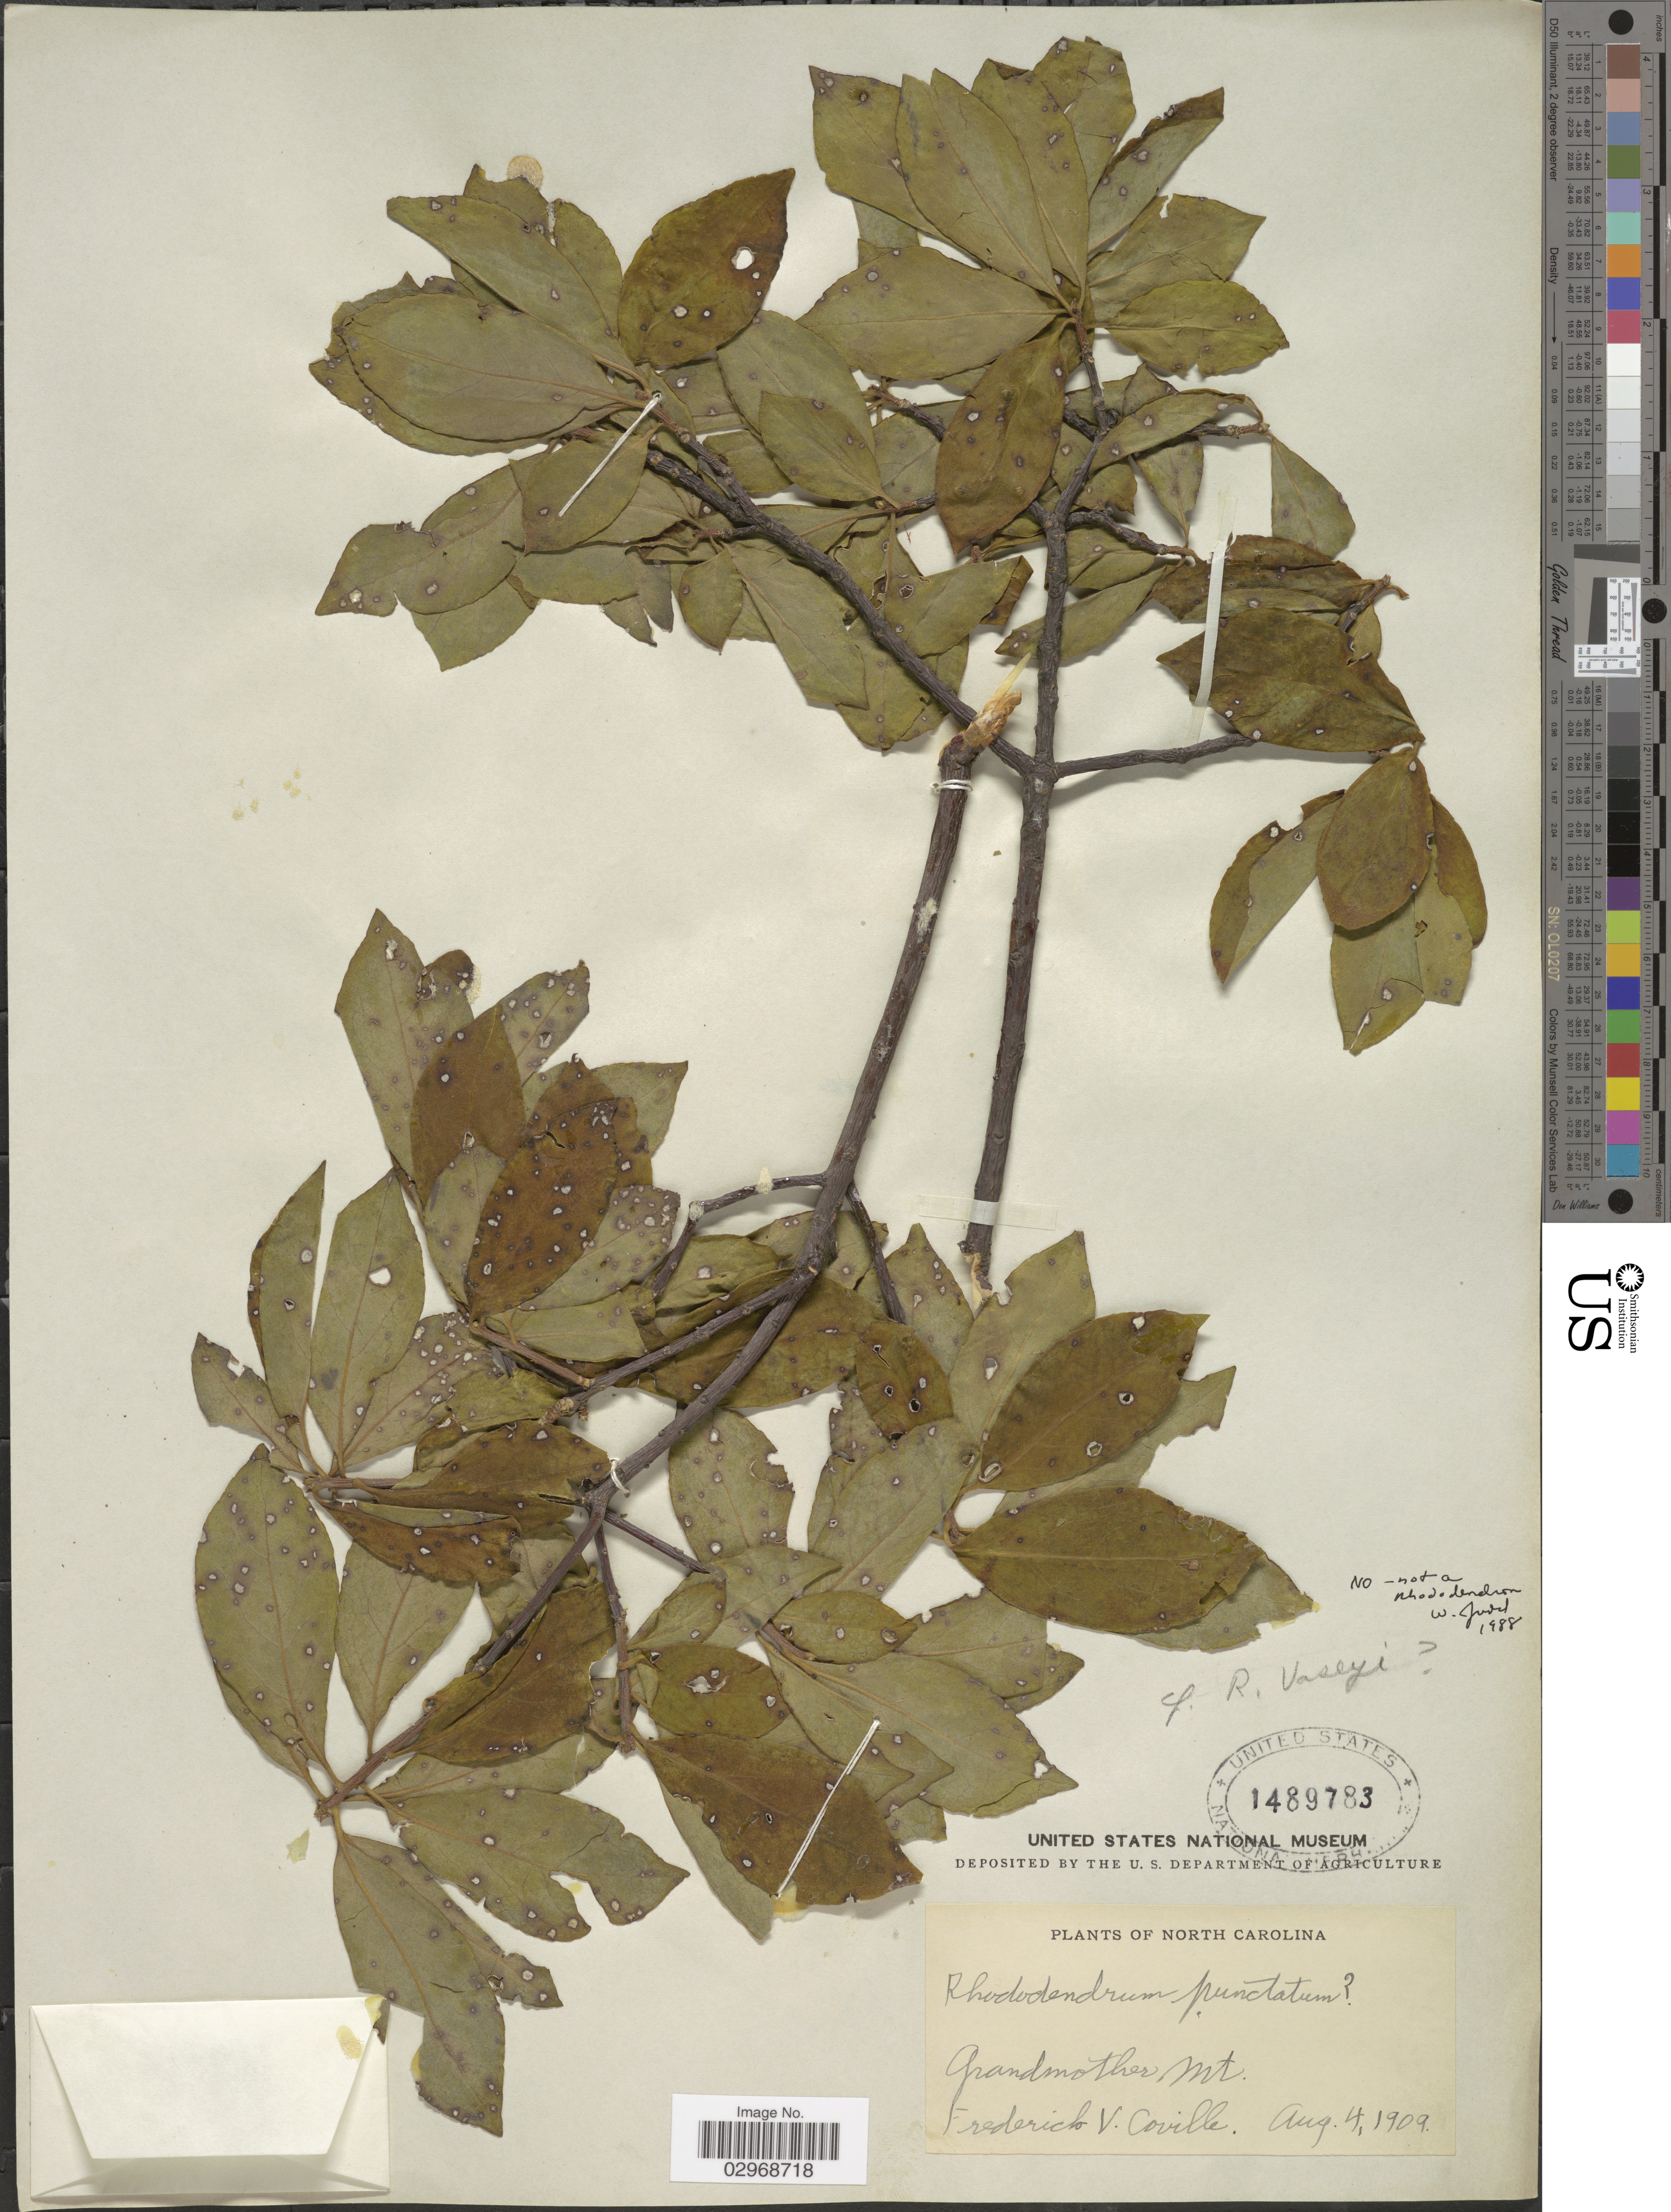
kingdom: Plantae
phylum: Tracheophyta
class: Magnoliopsida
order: Ericales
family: Ericaceae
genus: Rhododendron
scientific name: Rhododendron sp.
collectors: F. V. Coville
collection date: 1909-08-04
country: United States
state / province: North Carolina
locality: Grandmother Mt.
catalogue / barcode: US 1489783